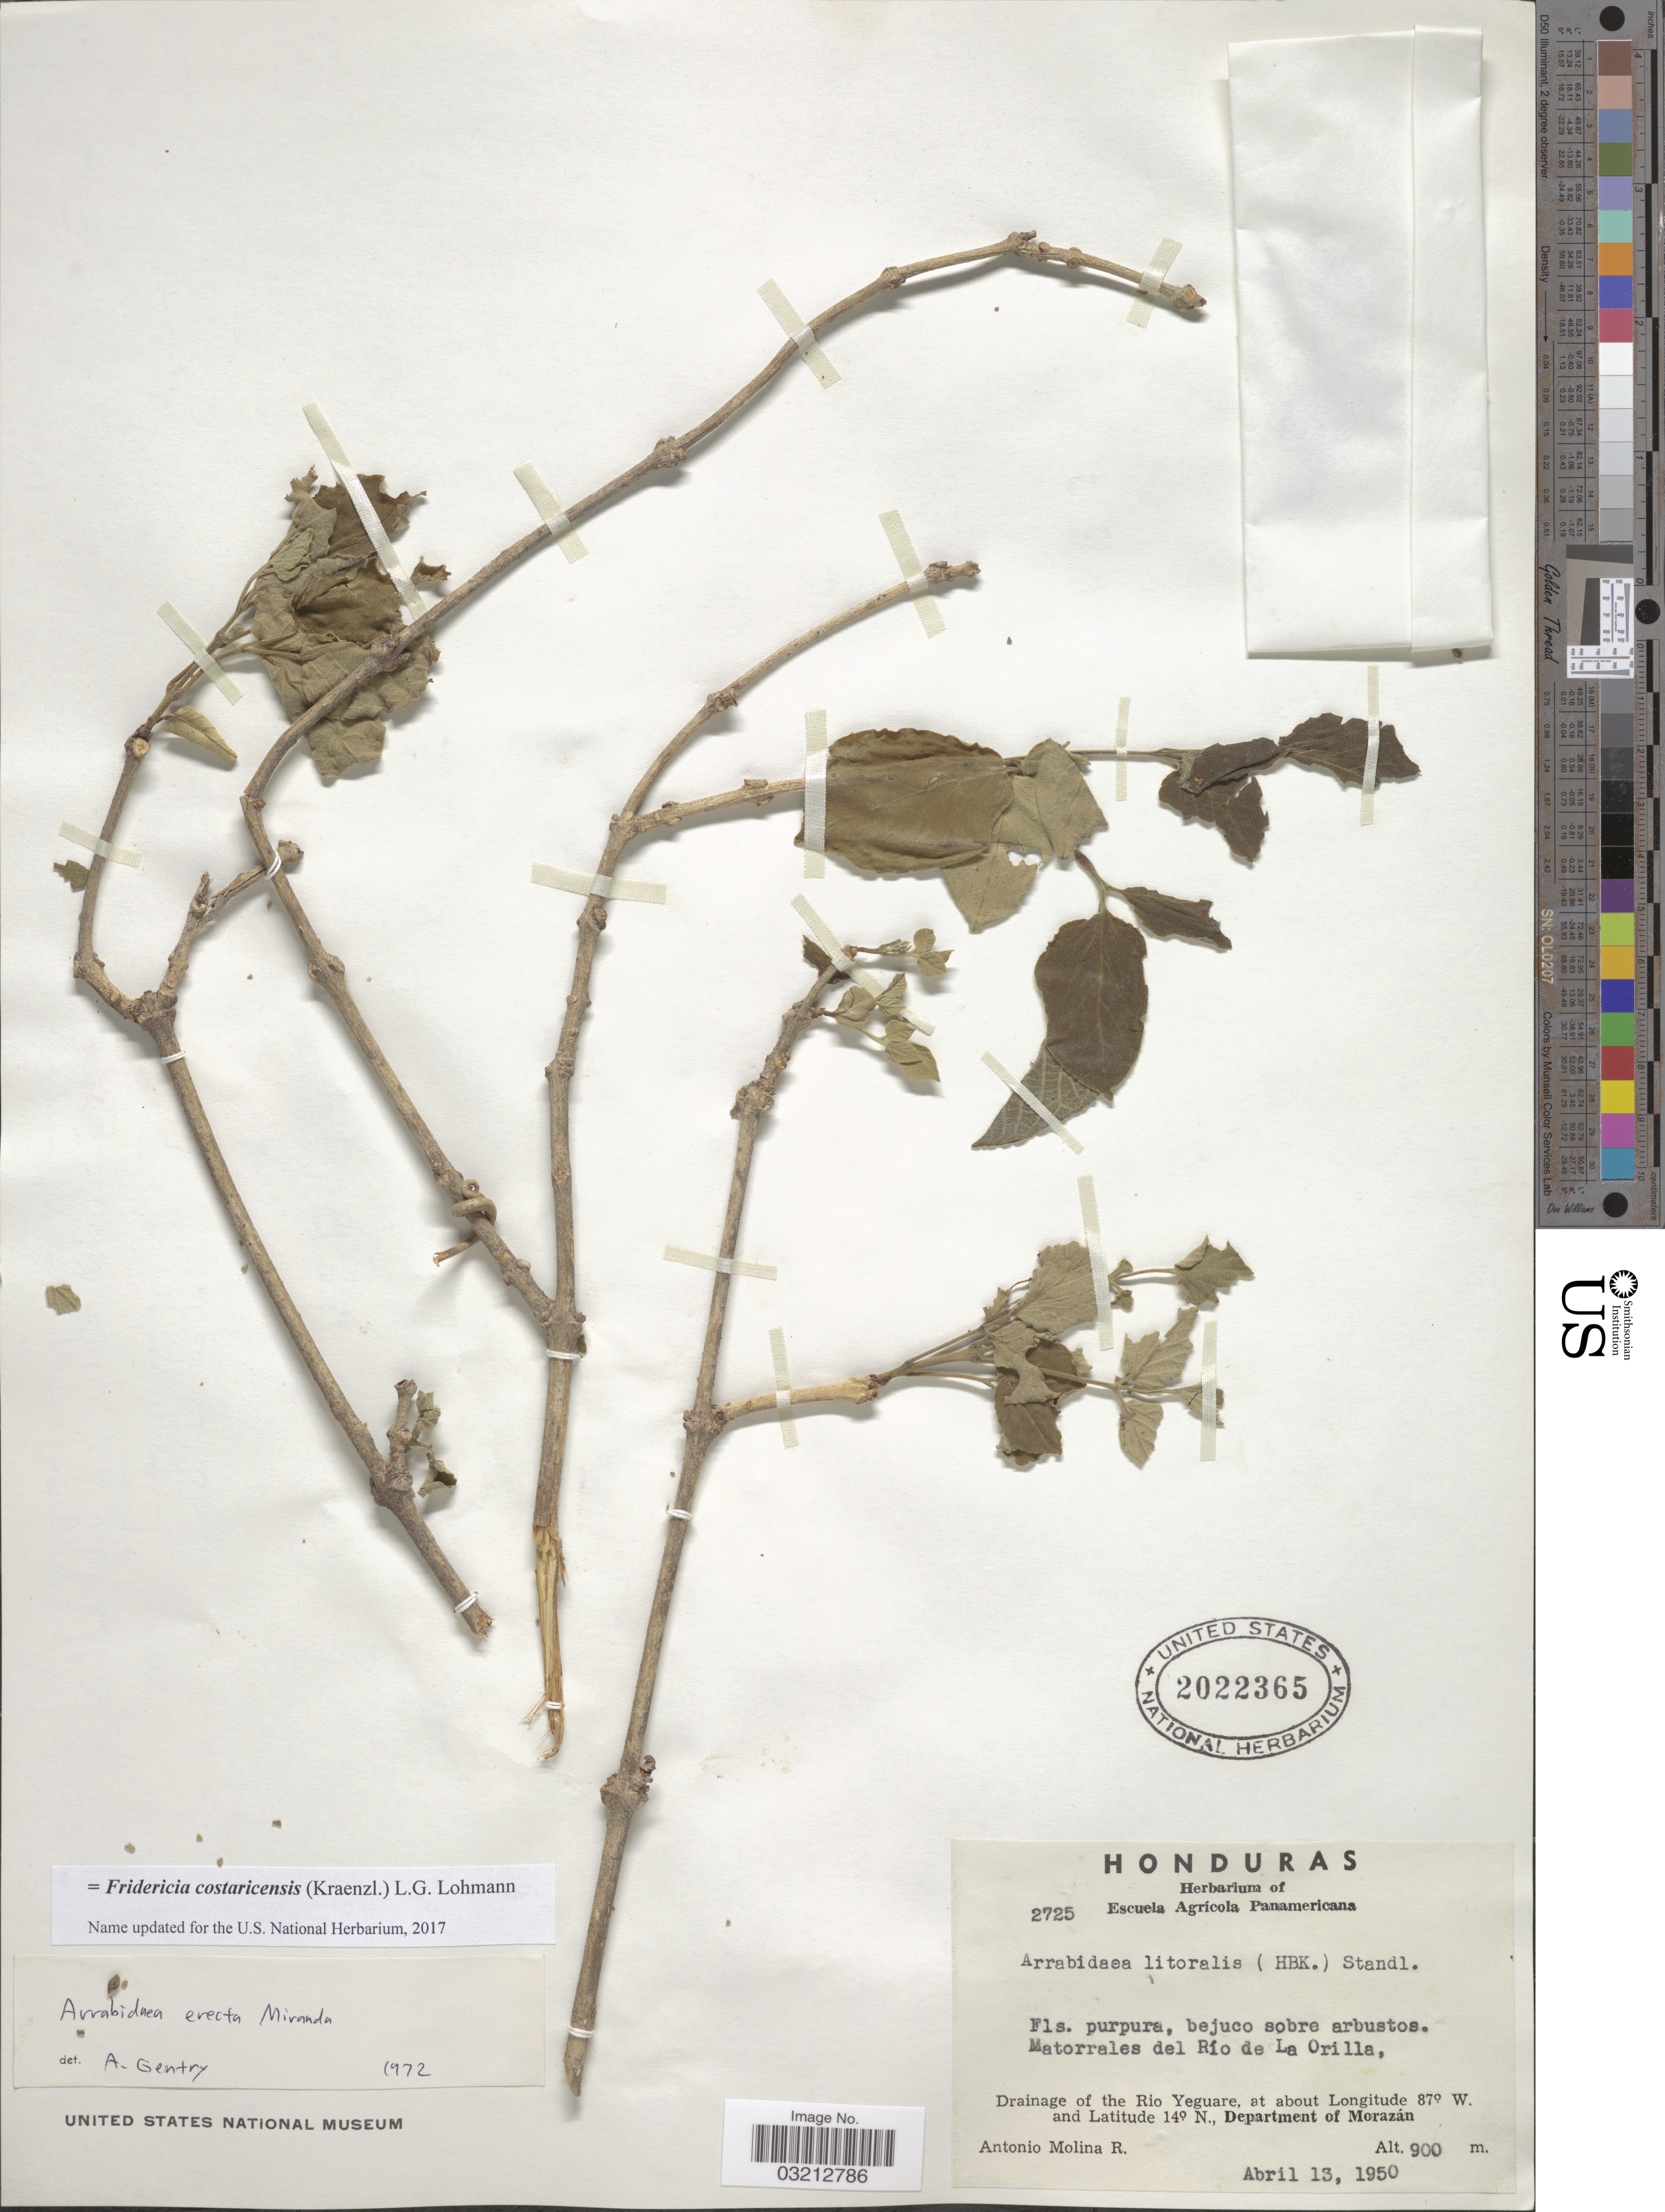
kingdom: Plantae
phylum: Tracheophyta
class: Magnoliopsida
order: Lamiales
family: Bignoniaceae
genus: Fridericia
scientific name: Fridericia costaricensis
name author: (Kraenzl.) L.G. Lohmann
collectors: A. Molina R.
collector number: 2725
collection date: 1950-04-13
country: Honduras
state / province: Fco. Morazán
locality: Matorrales del Río de La Orilla, Drainage of the Rio Yeguare, Department of Morazán.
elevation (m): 900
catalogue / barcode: US 2022365